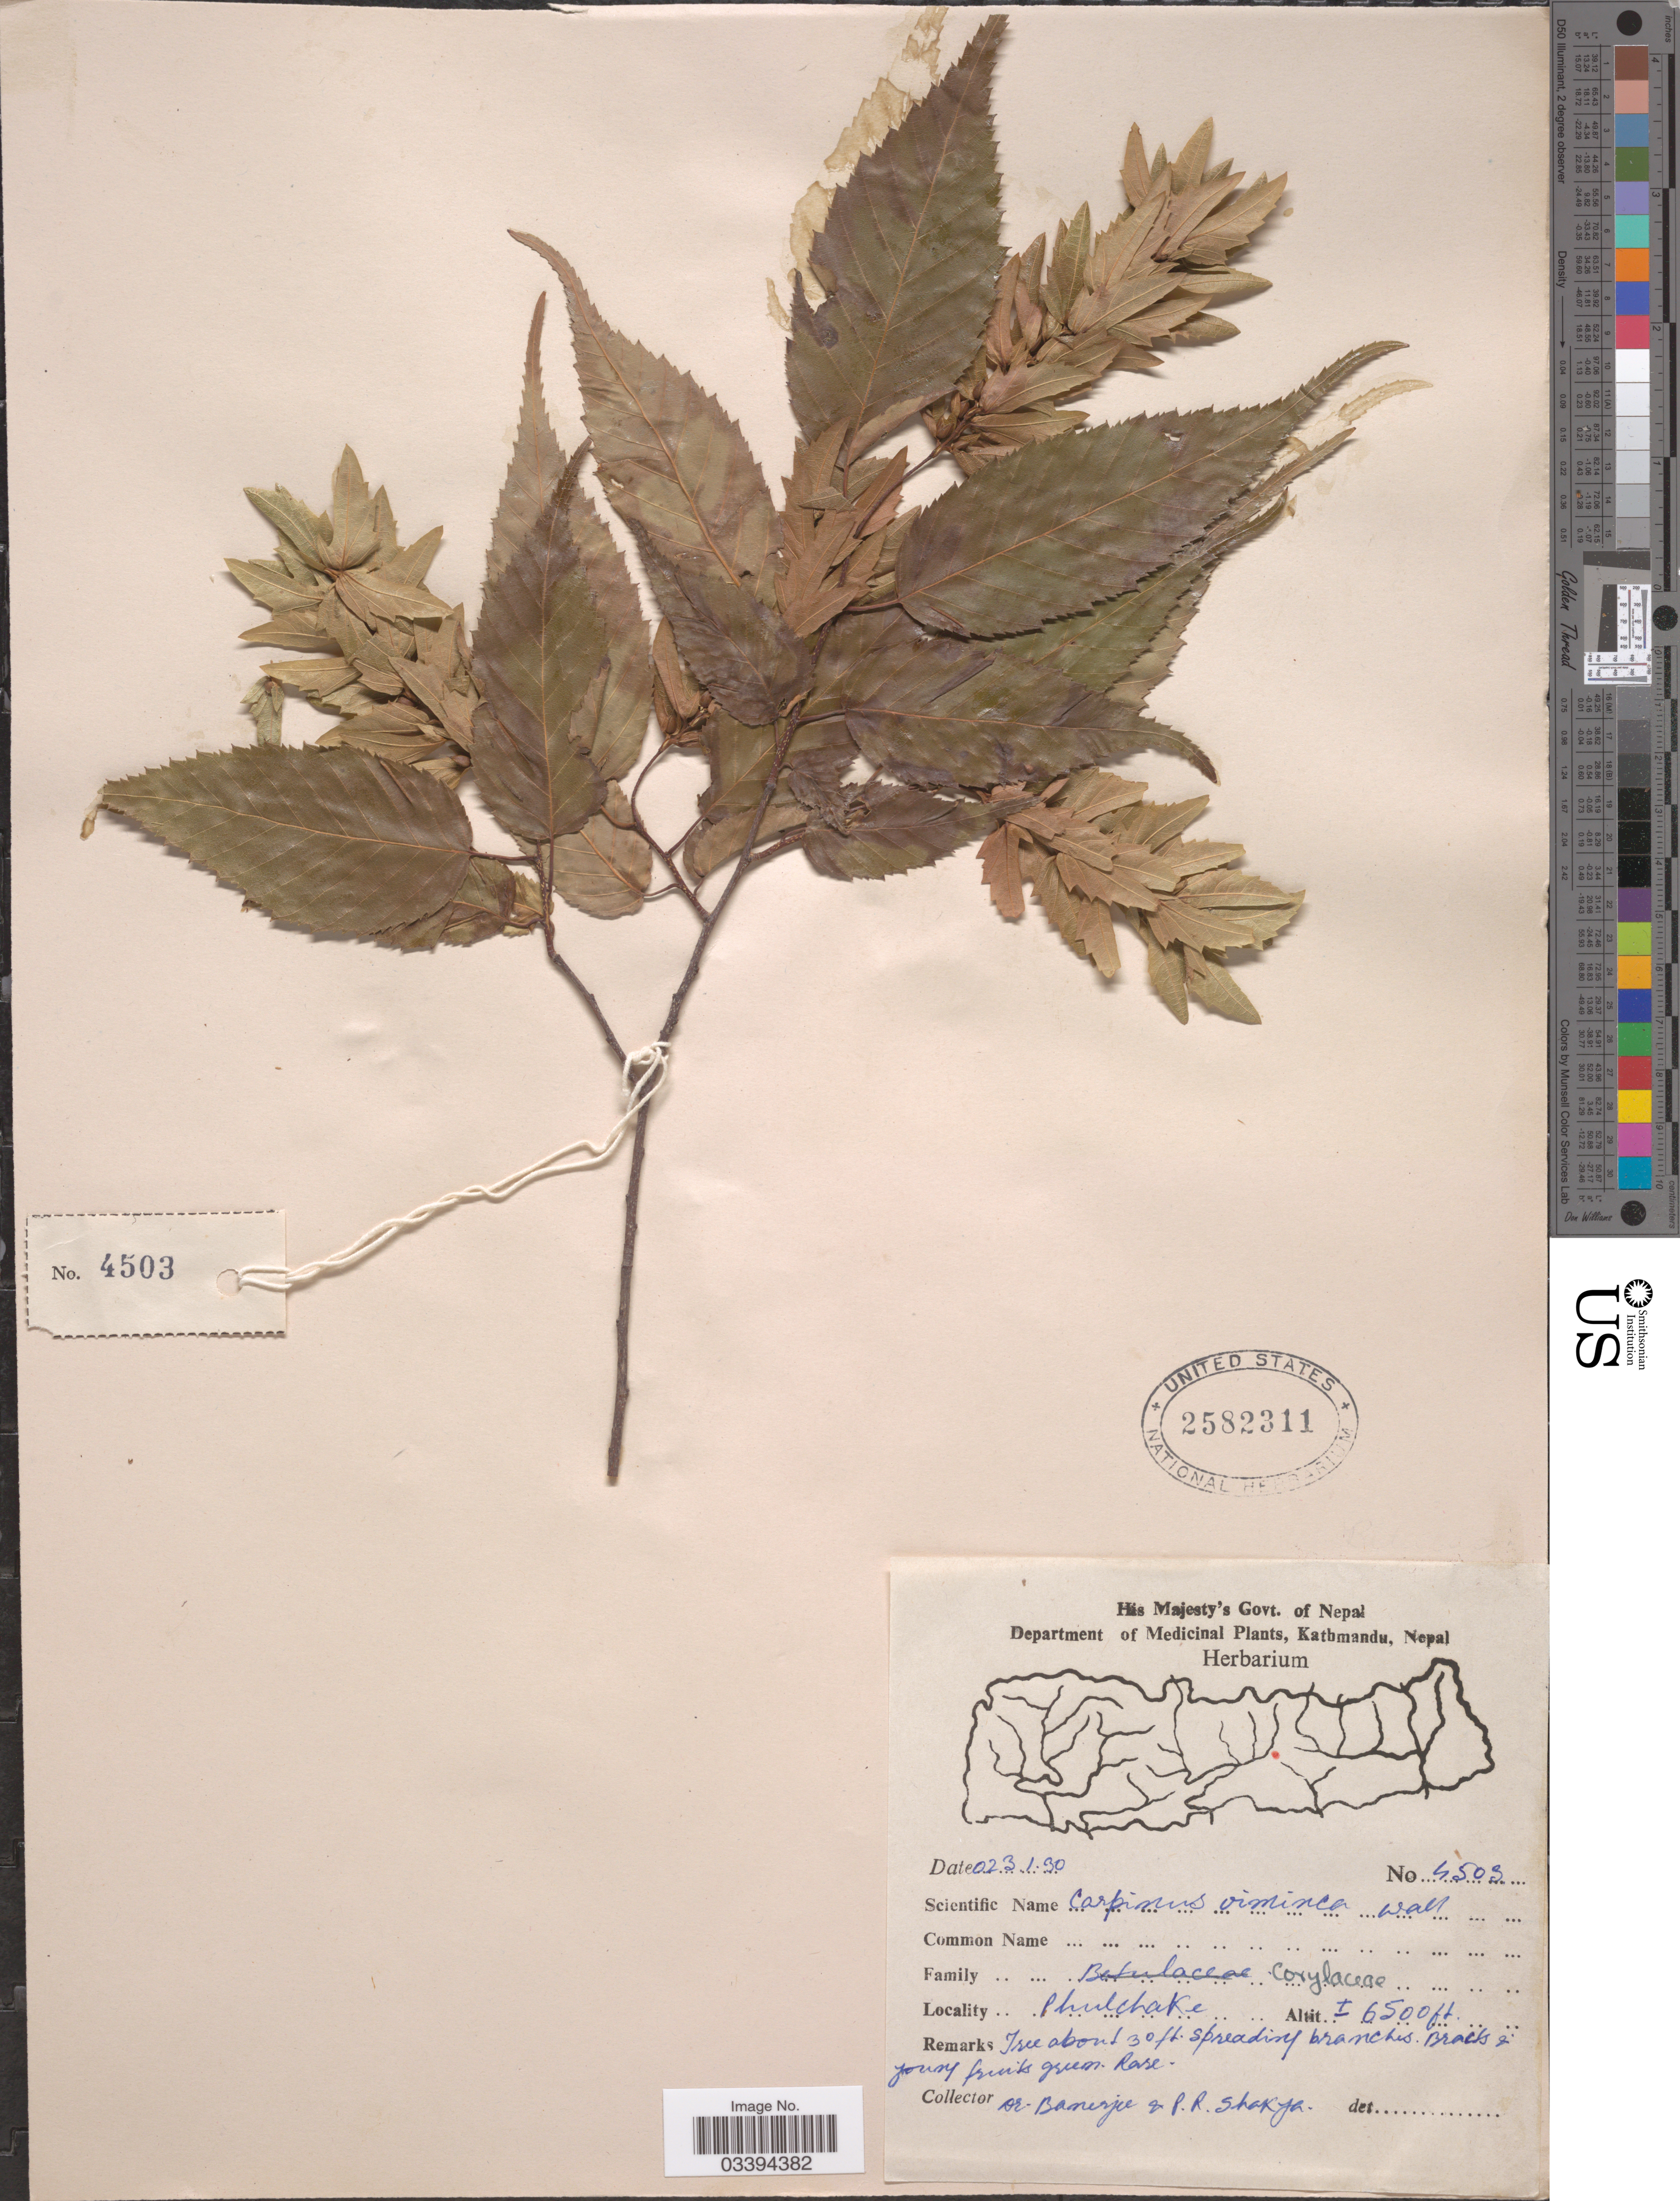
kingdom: Plantae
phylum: Tracheophyta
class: Magnoliopsida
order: Fagales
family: Betulaceae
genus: Carpinus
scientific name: Carpinus viminea var. viminea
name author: Lindl. ex Wall.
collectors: -. Banerjee & P. Shakya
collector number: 4503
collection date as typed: Transcribed d/m/y: 23/1/30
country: Nepal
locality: Phulchake.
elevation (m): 1981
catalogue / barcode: US 2582311